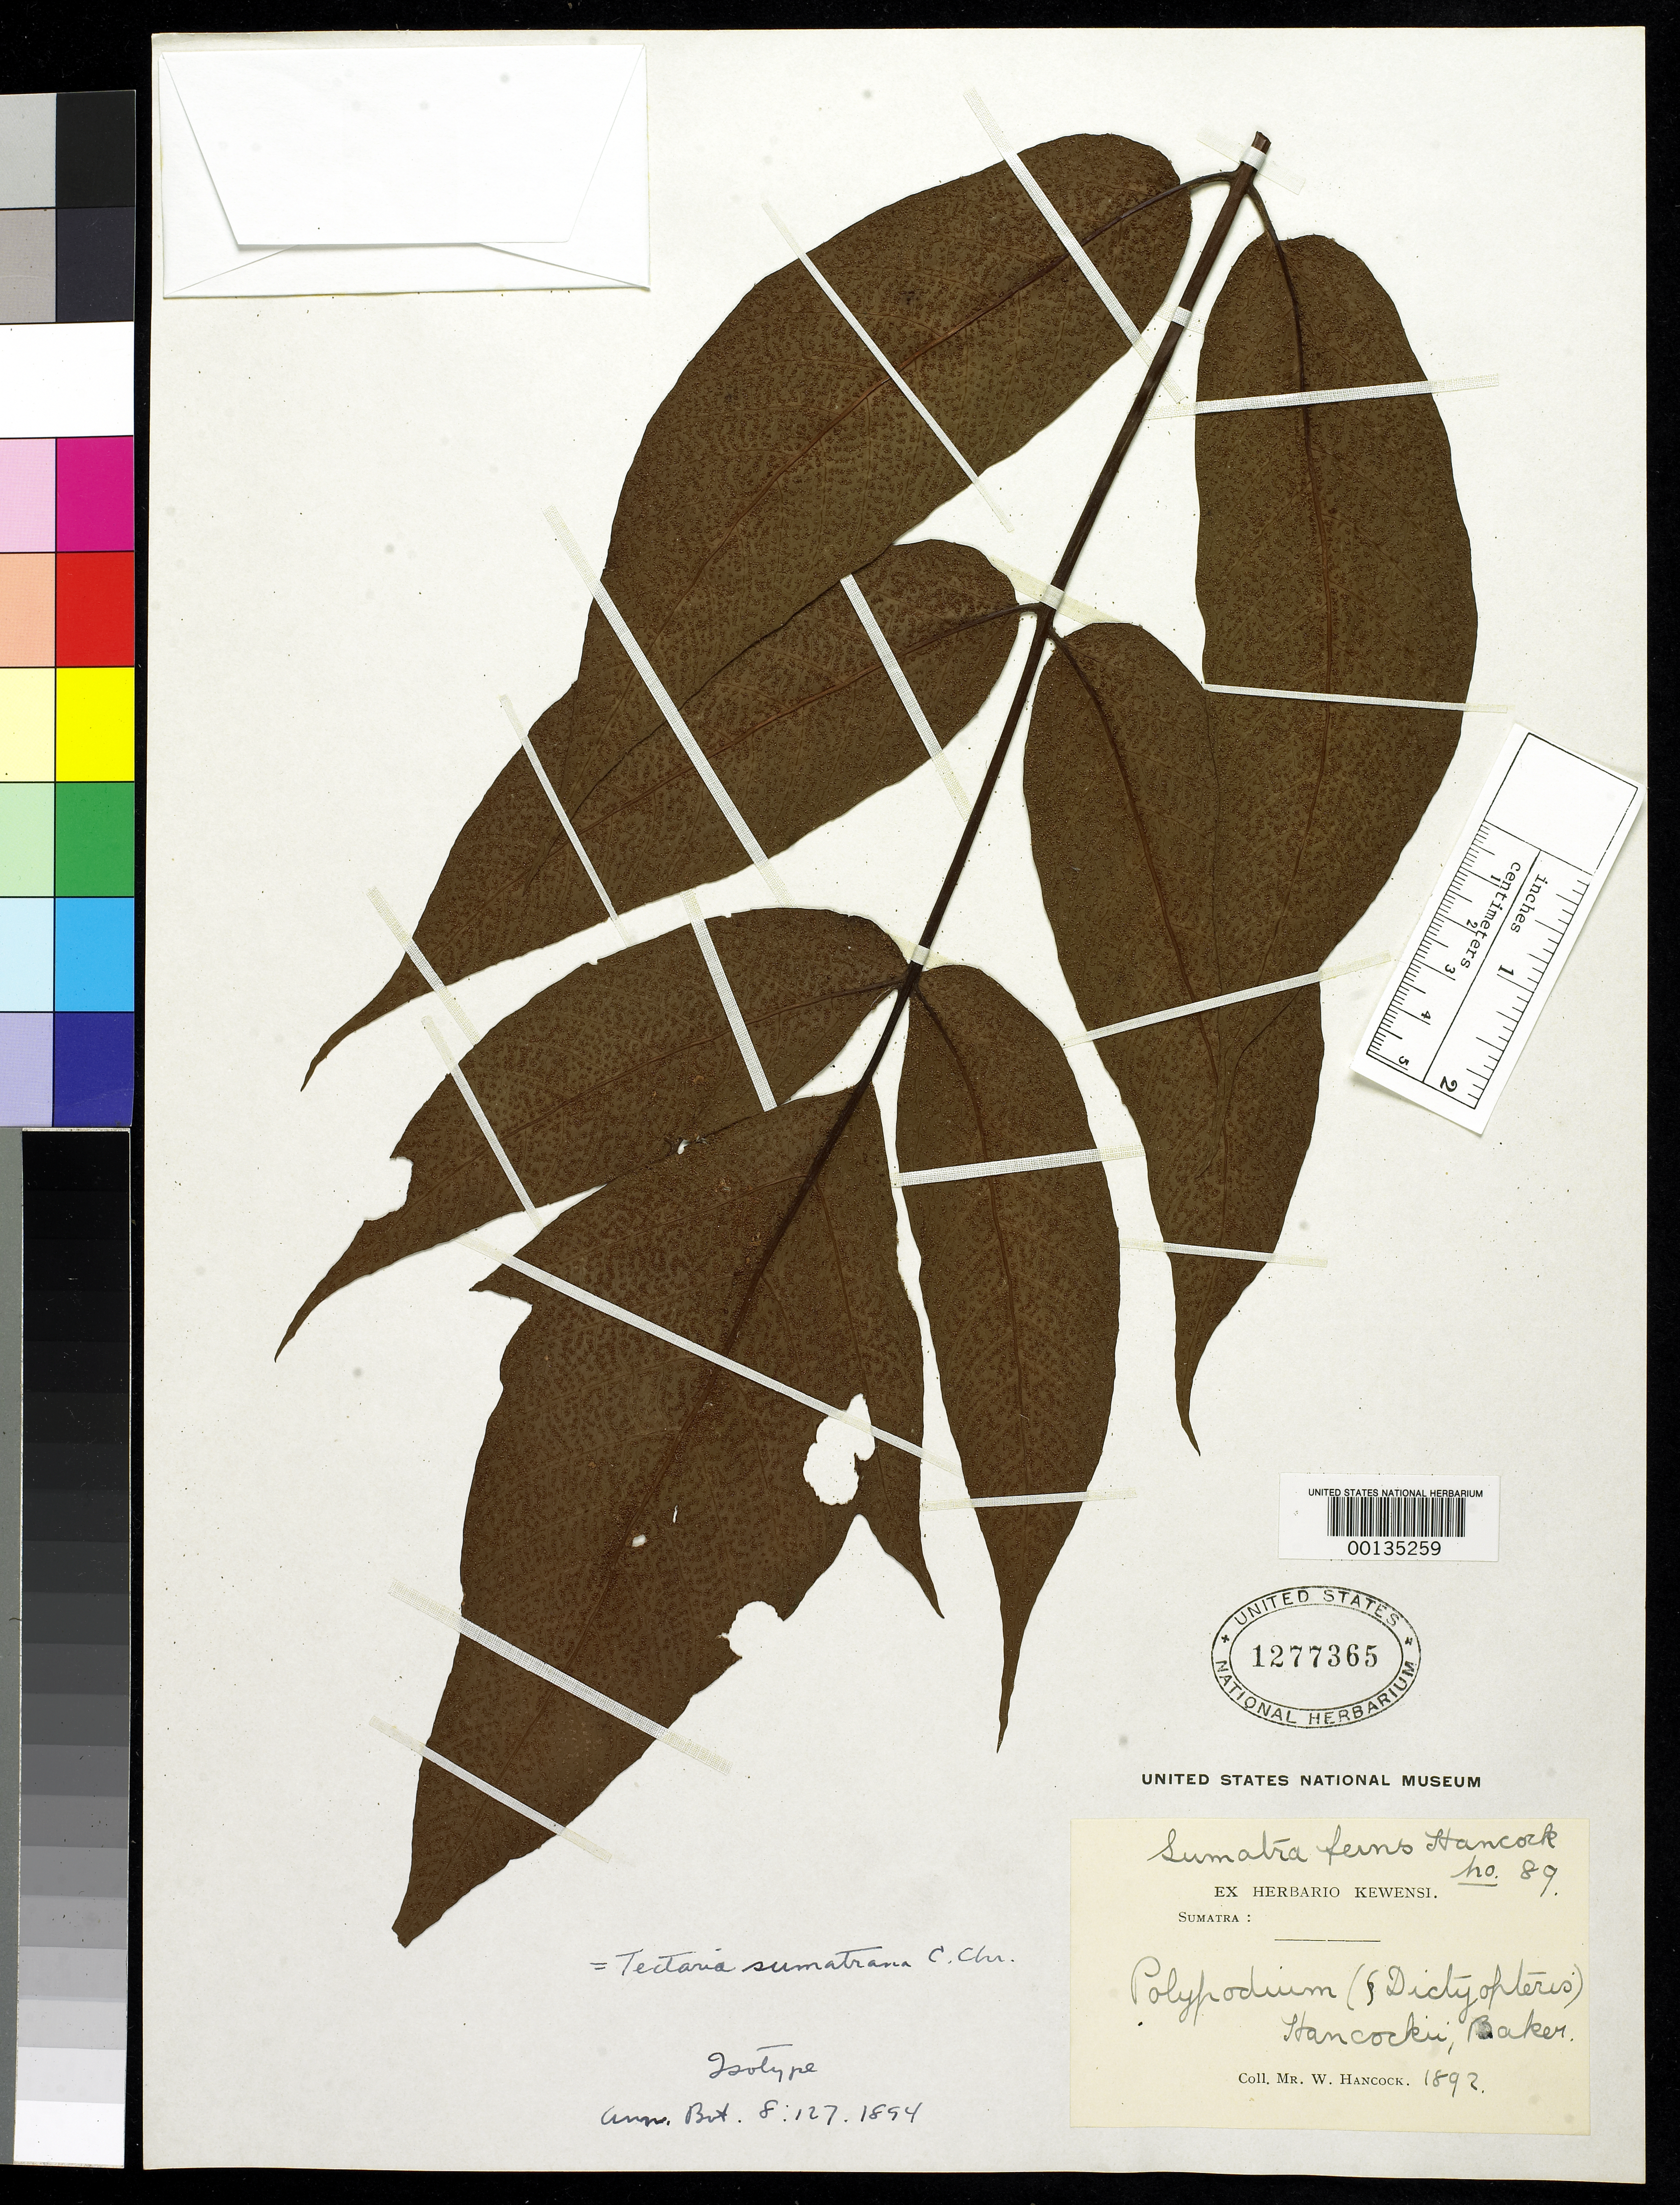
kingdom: Plantae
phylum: Tracheophyta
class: Polypodiopsida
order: Polypodiales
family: Polypodiaceae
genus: Polypodium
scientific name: Polypodium hancockii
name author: Baker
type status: Type Collection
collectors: W. Hancock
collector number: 89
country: Indonesia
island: Sumatra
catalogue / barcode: US 1277365